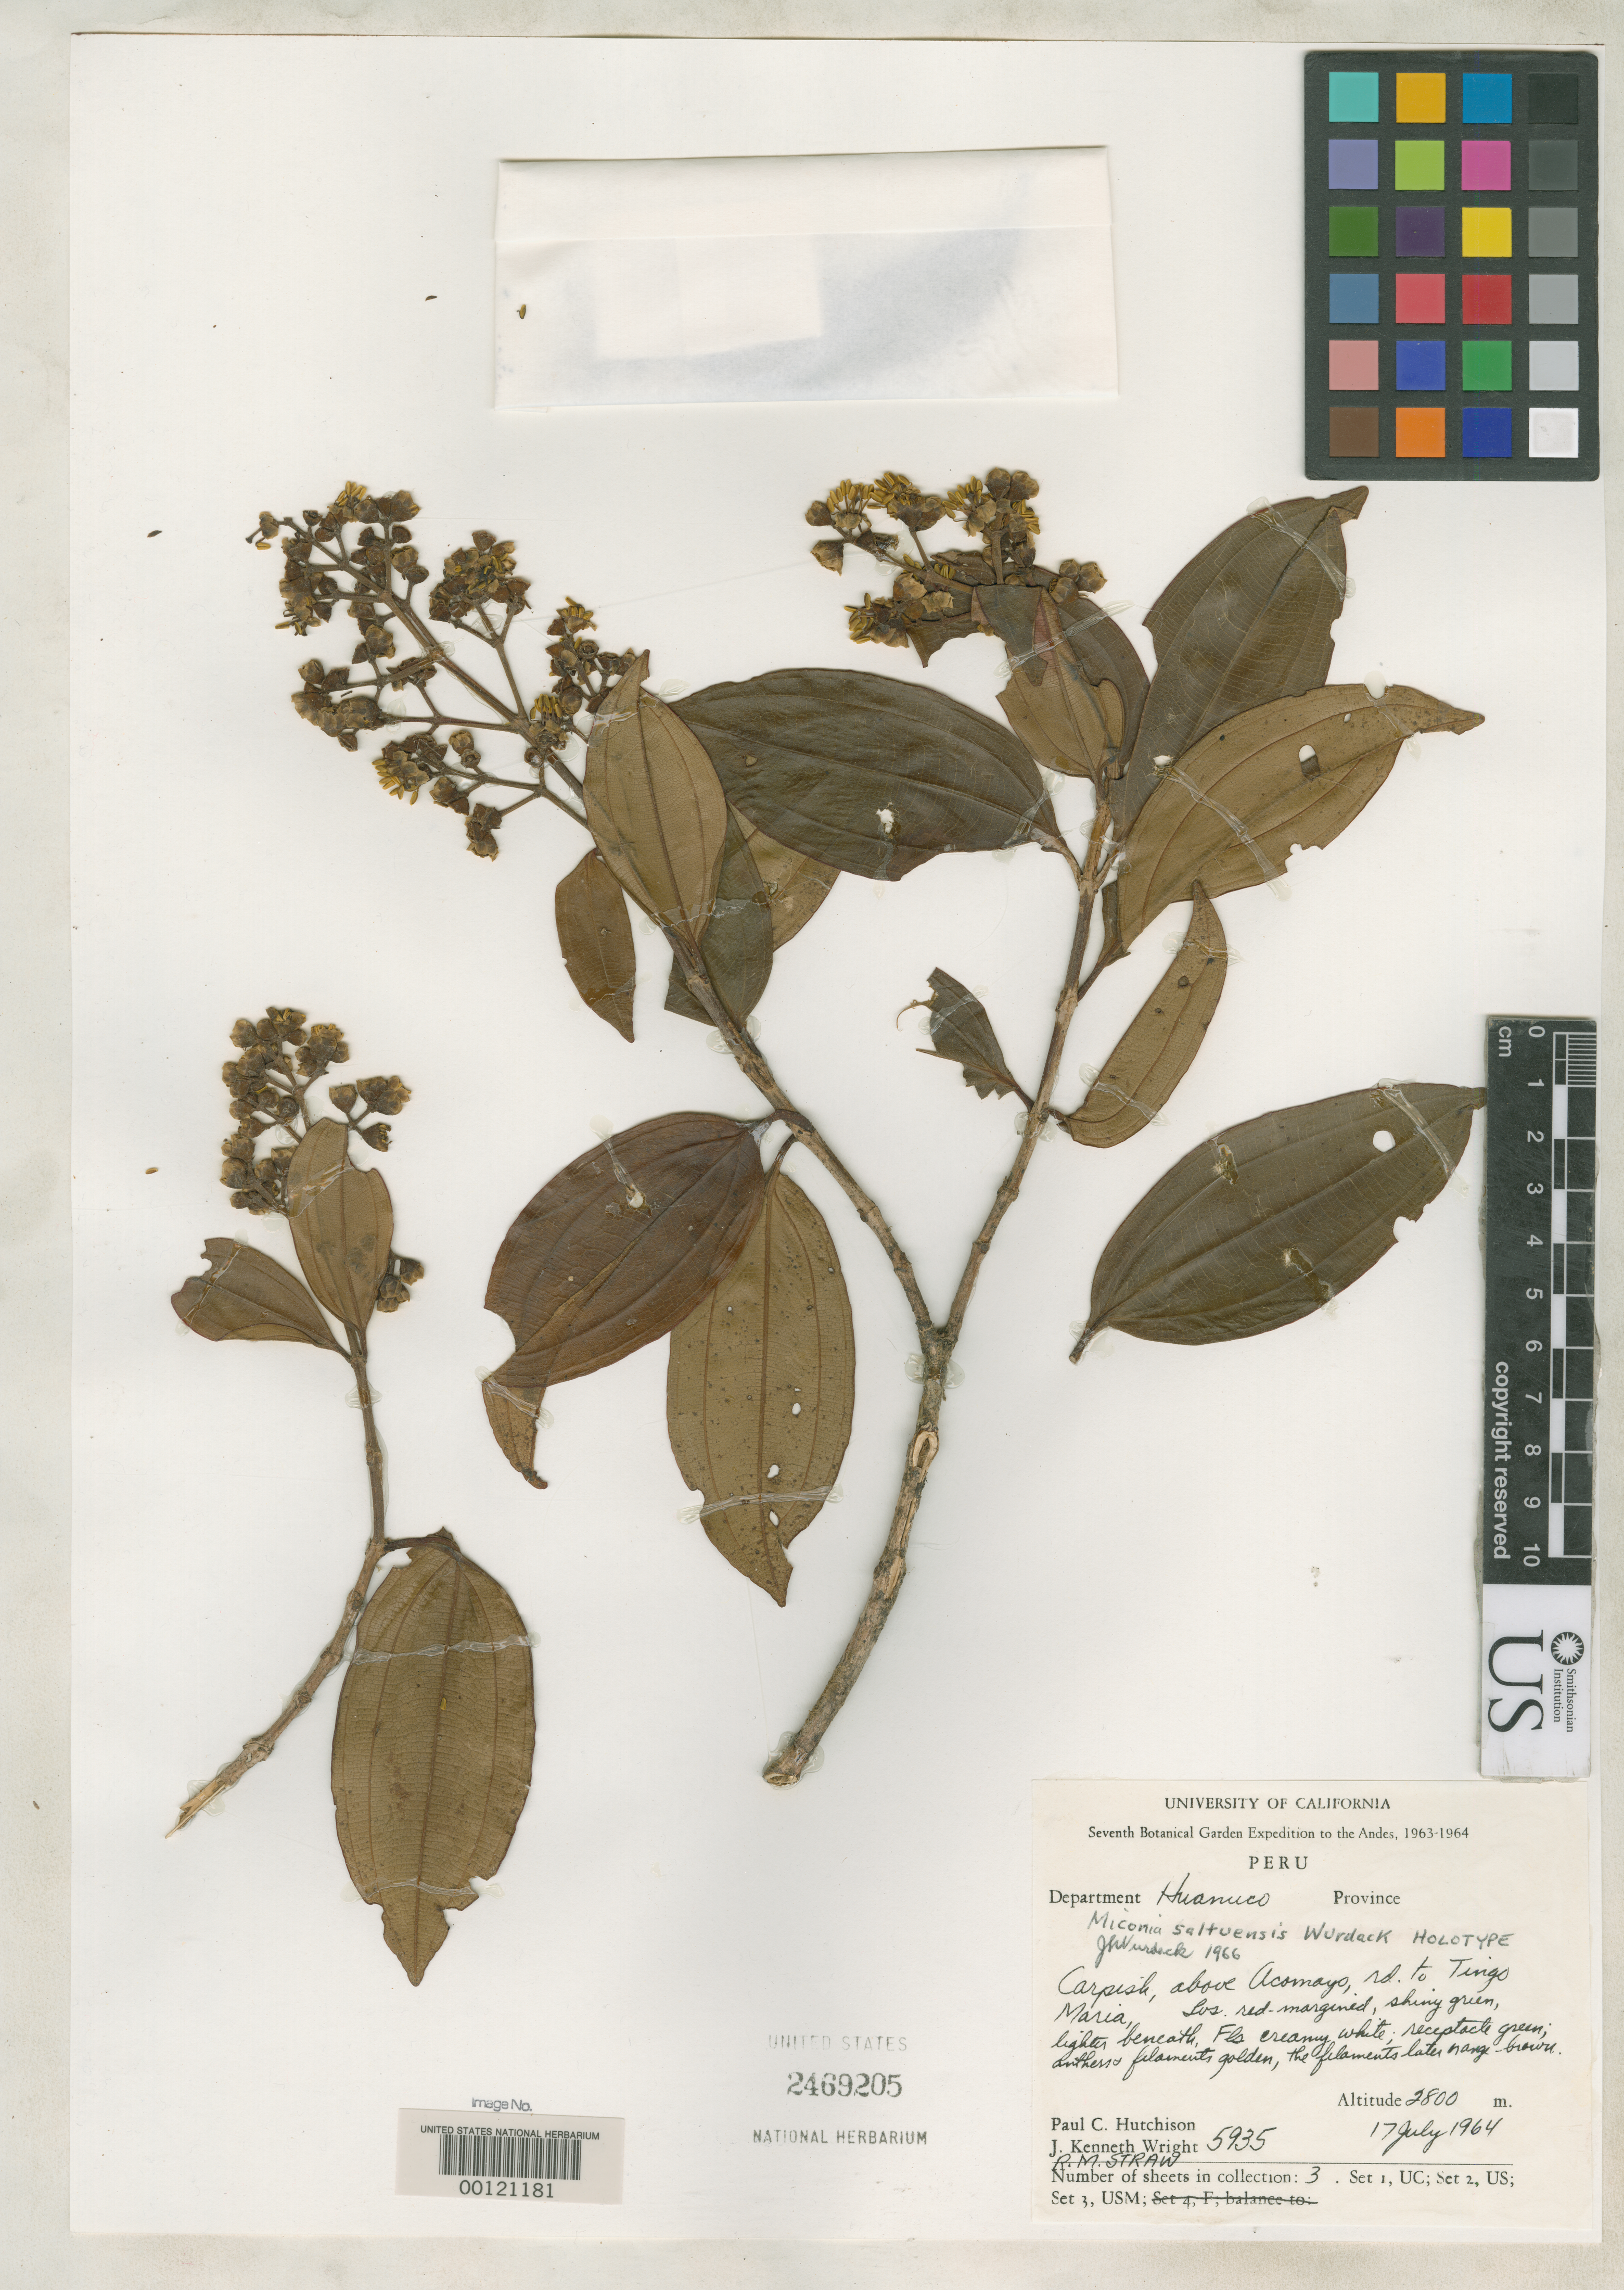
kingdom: Plantae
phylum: Tracheophyta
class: Magnoliopsida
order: Myrtales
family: Melastomataceae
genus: Miconia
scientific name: Miconia saltuensis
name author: Wurdack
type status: Holotype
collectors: P. C. Hutchison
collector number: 5935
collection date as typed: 17 Jul 1964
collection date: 1964-07-17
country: Peru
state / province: Huánuco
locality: Acomayo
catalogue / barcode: US 2469205